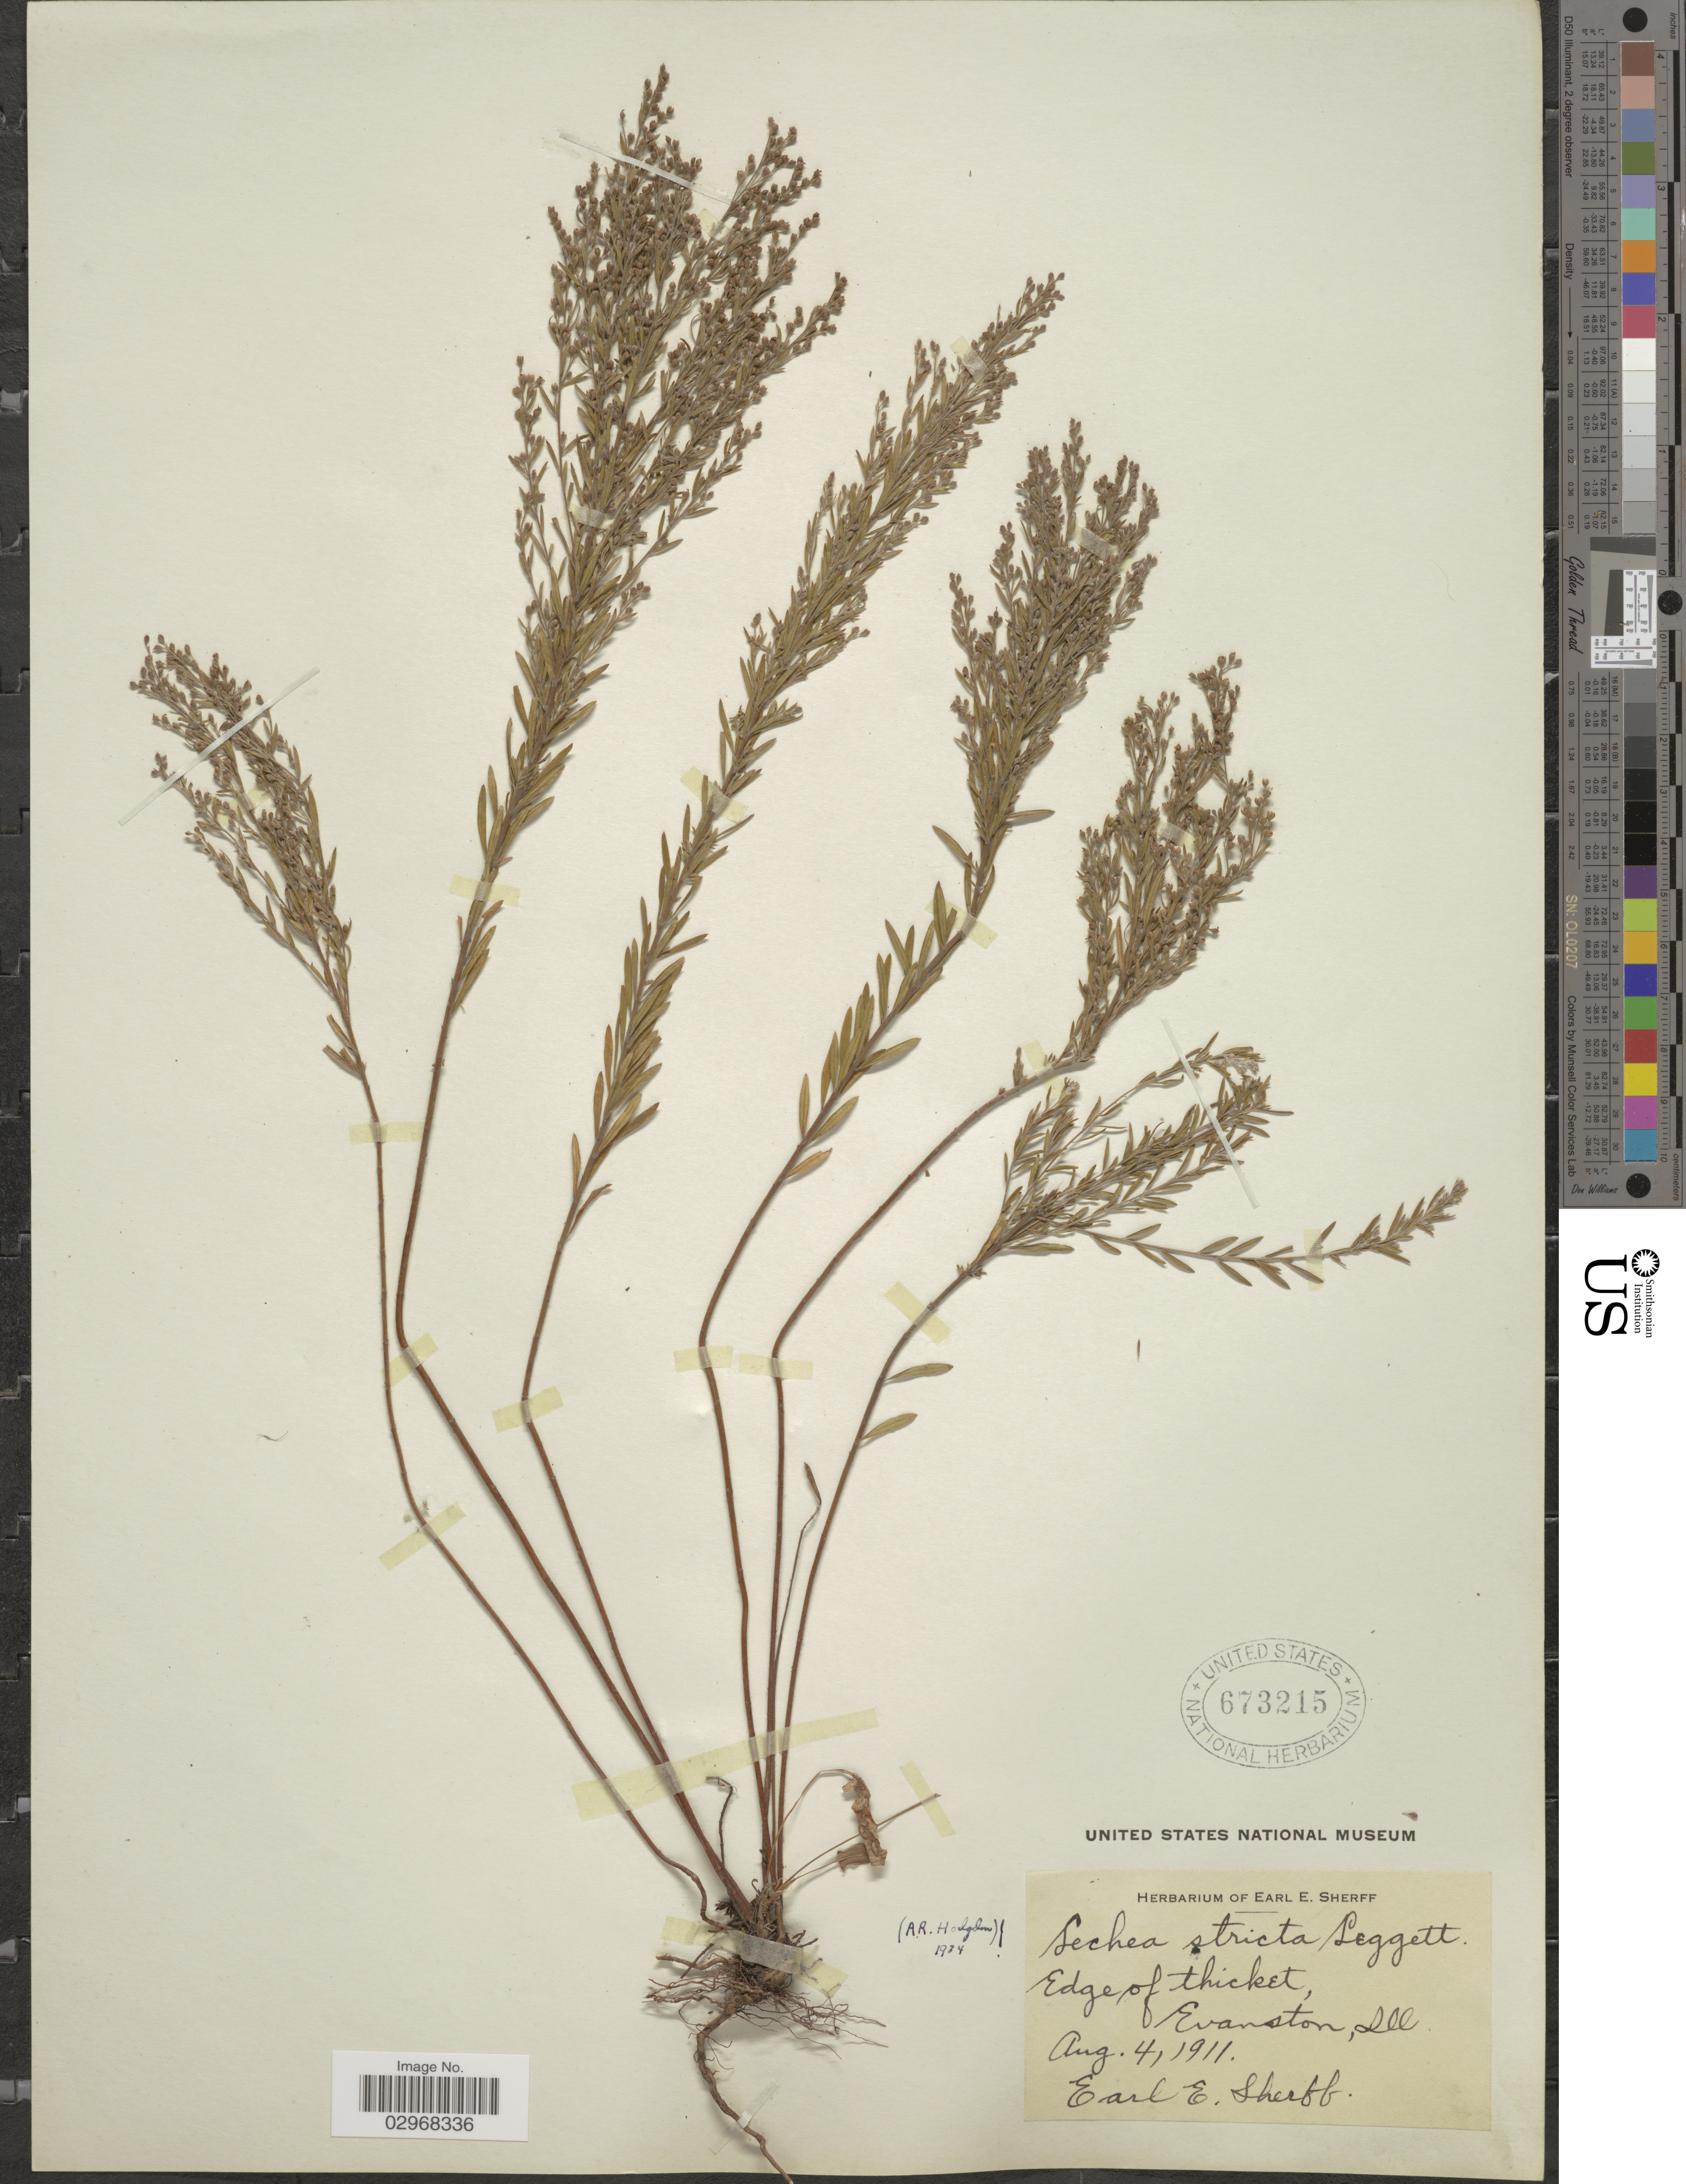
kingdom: Plantae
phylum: Tracheophyta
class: Magnoliopsida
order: Malvales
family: Cistaceae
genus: Lechea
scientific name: Lechea stricta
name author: Legg.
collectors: E. E. Sherff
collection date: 1911-08-04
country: United States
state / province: Illinois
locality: Edge of thicket, Evanston.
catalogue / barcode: US 673215